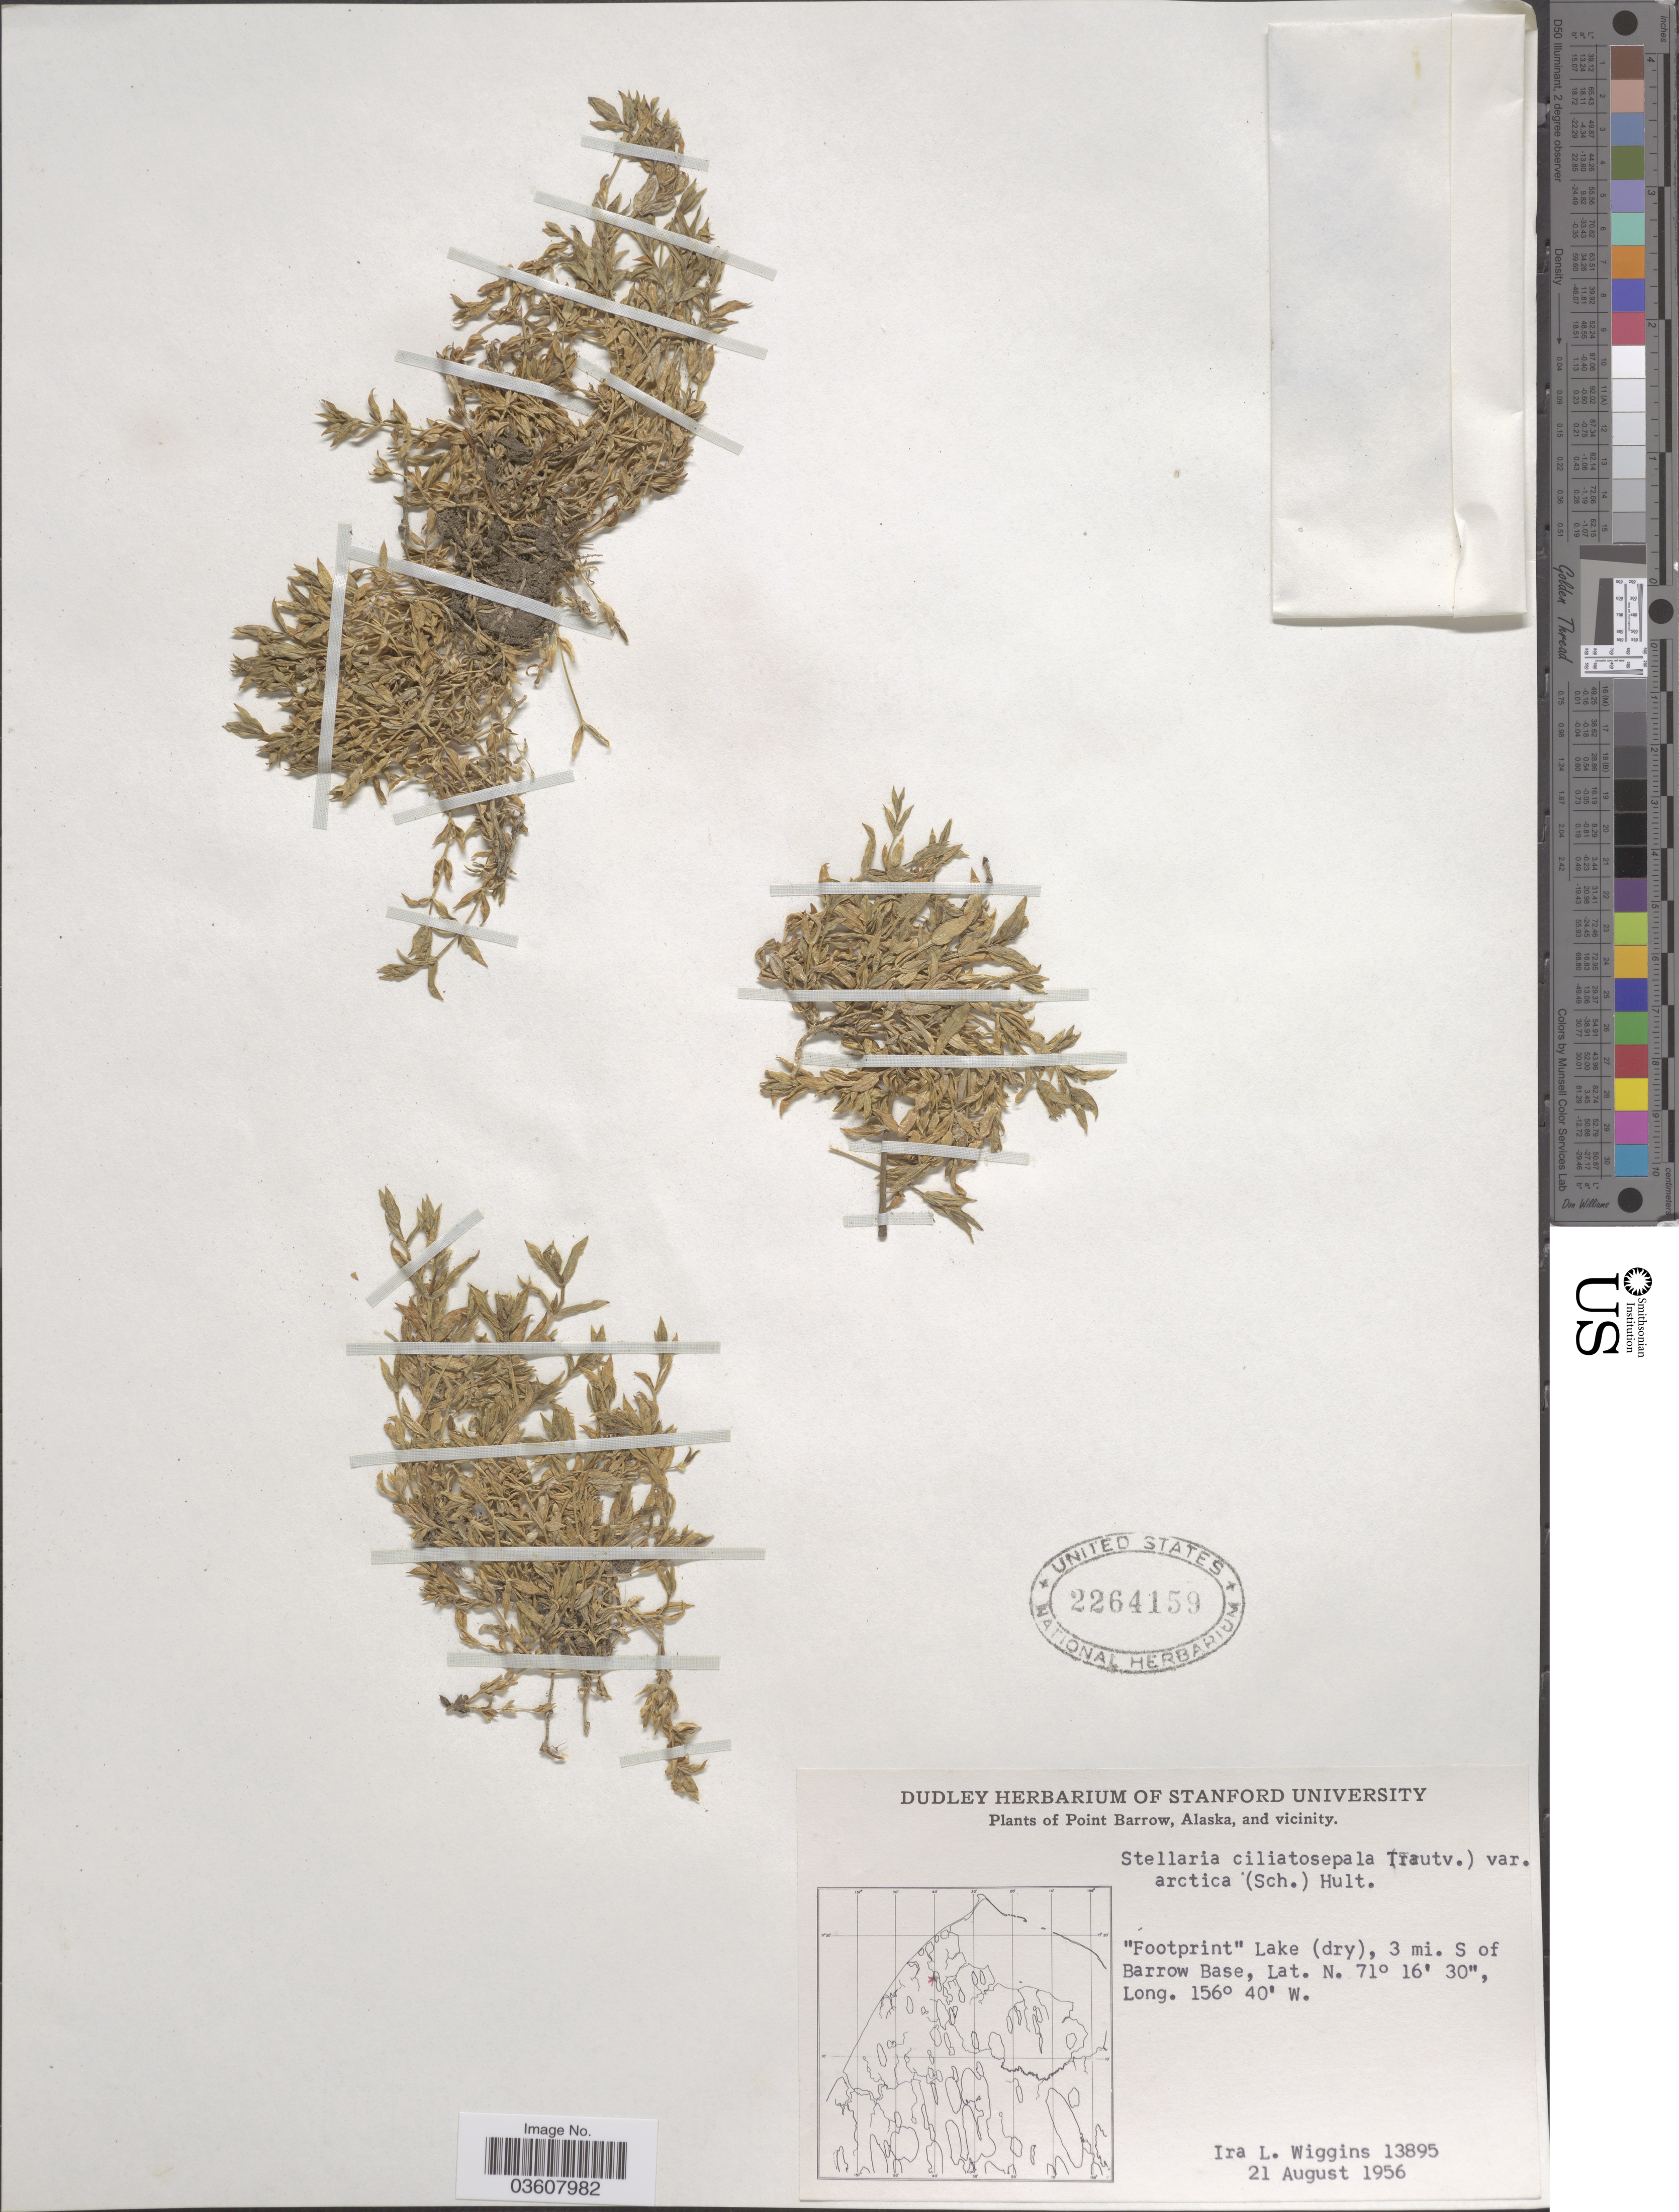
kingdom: Plantae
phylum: Tracheophyta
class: Magnoliopsida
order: Caryophyllales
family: Caryophyllaceae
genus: Stellaria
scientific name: Stellaria ciliatosepala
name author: Trautv.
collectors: I. L. Wiggins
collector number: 13895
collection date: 1956-08-21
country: United States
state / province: Alaska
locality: Point Barrow, Alaska, and vicinity. "Footprint" Lake (dry), 3 mi. S of Barrow Base.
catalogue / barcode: US 2264159